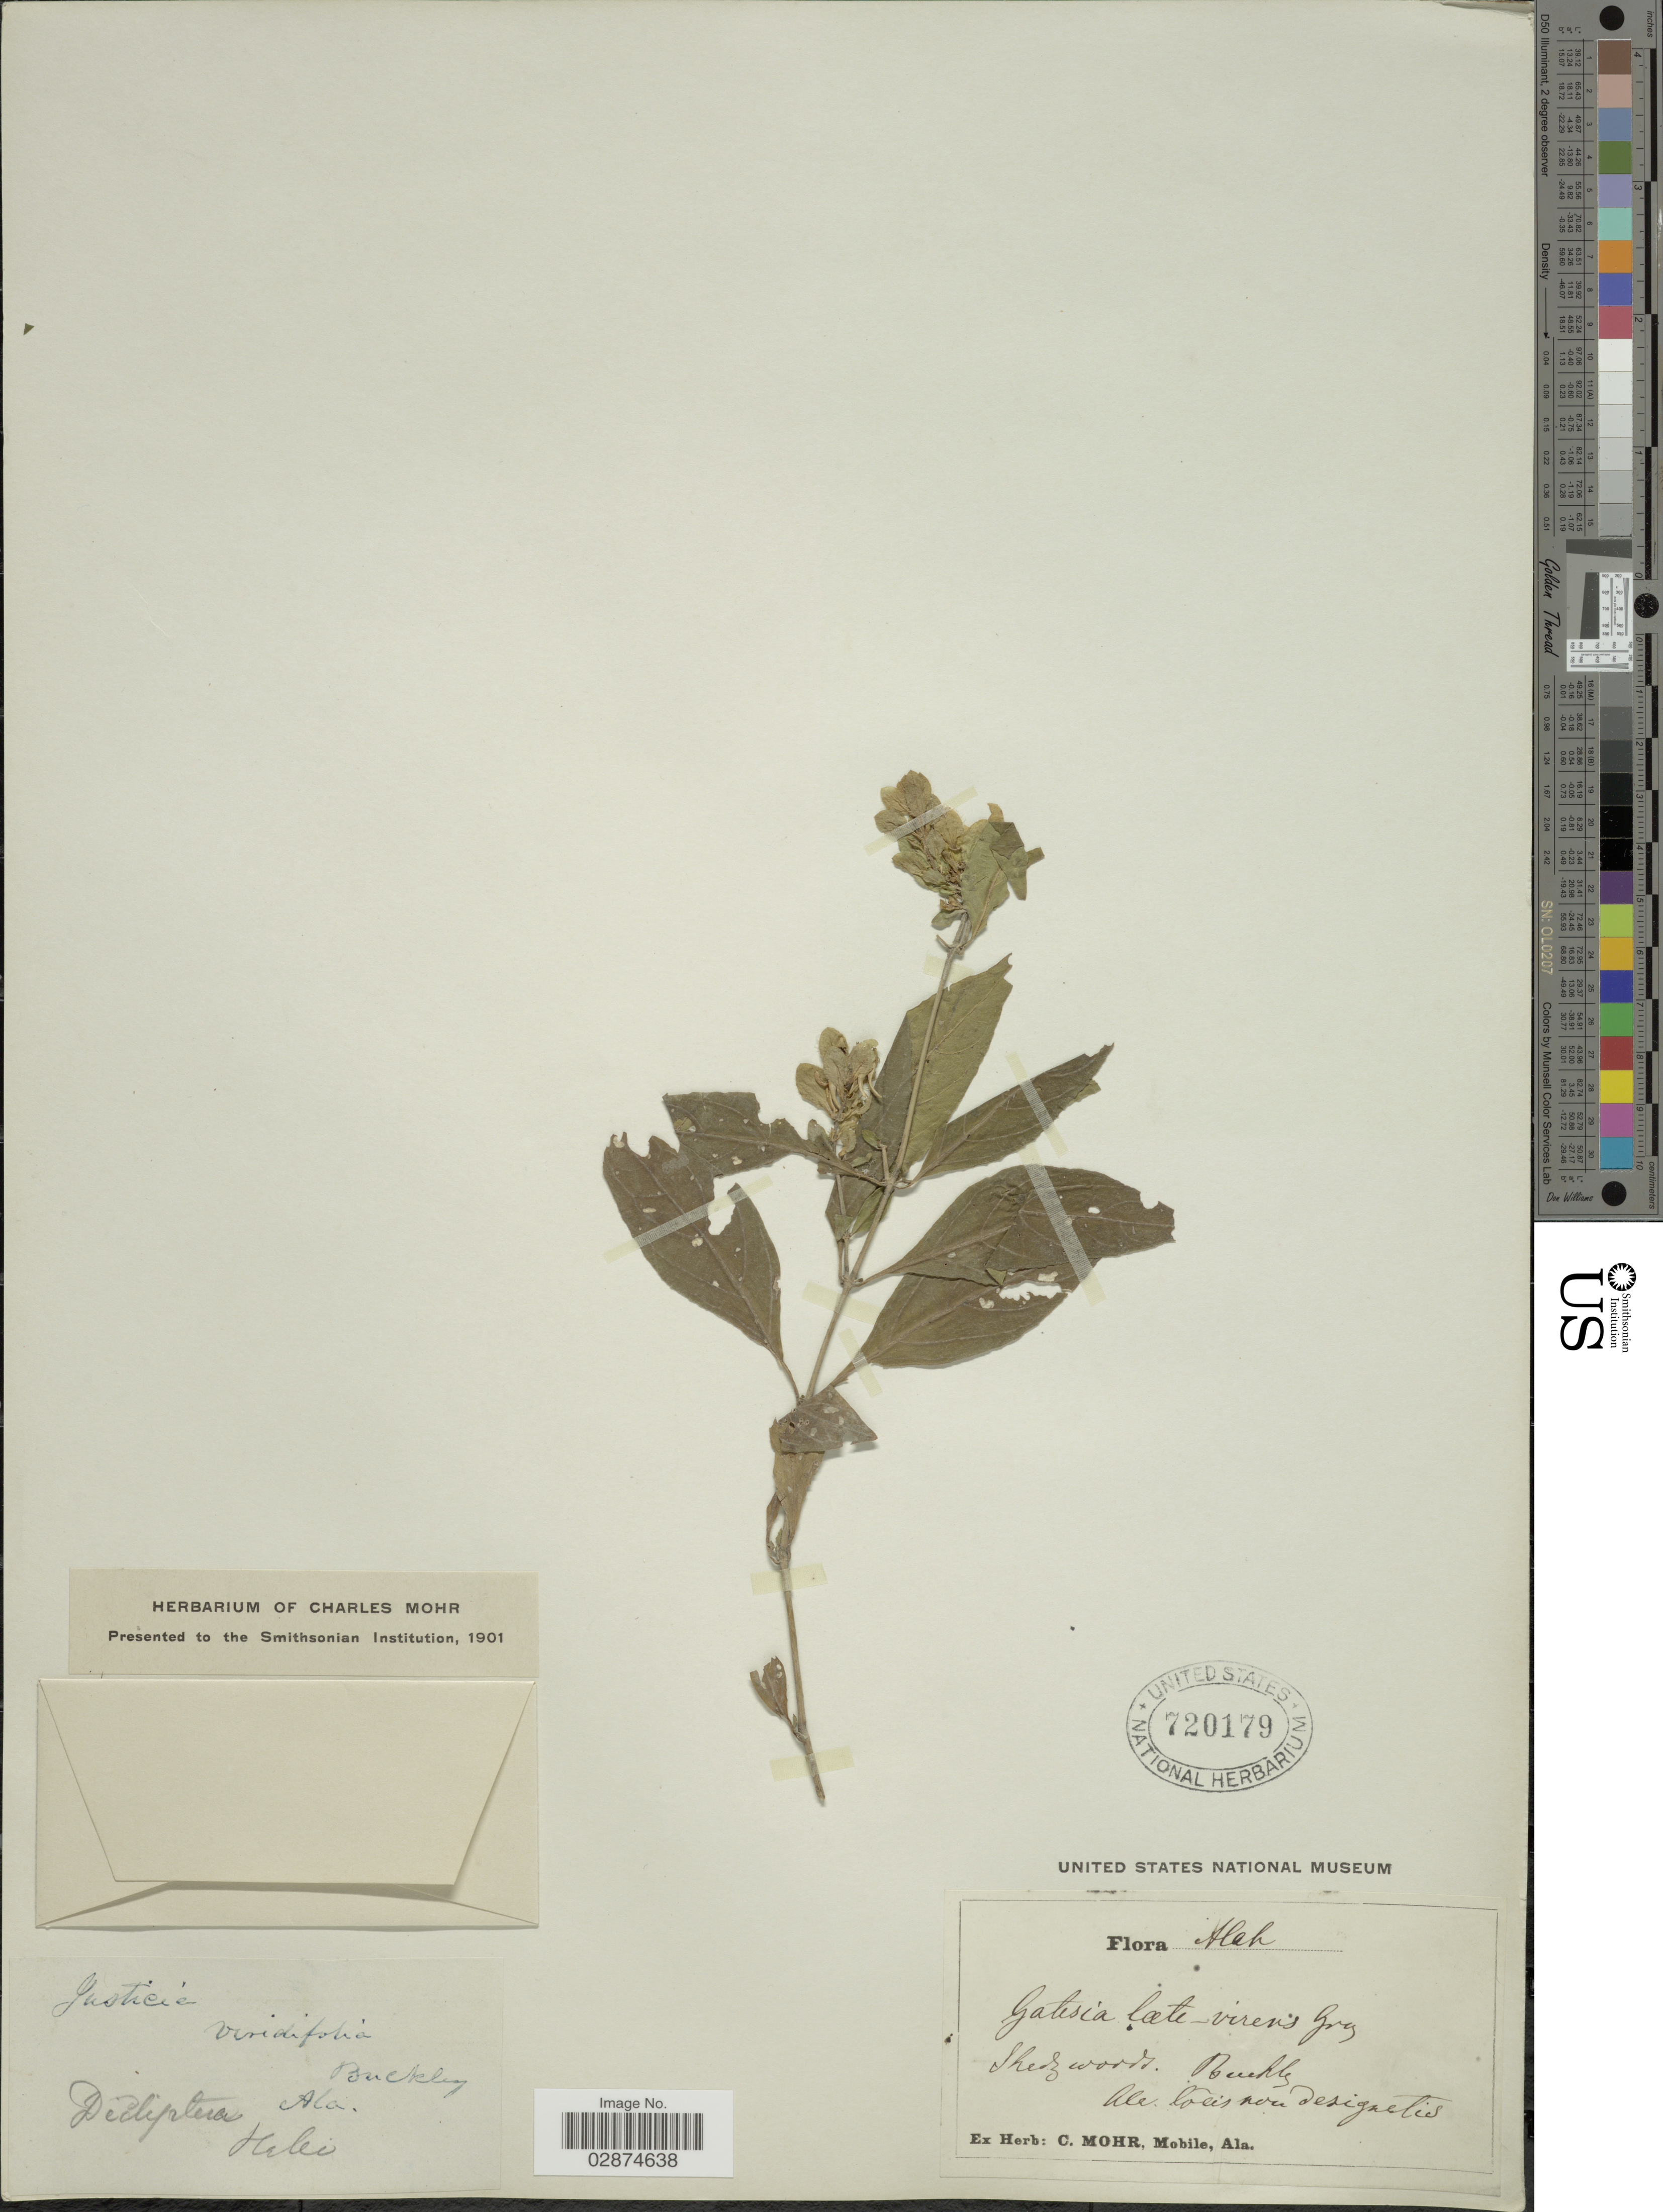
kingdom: Plantae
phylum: Tracheophyta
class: Magnoliopsida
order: Lamiales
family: Acanthaceae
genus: Yeatesia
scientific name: Yeatesia viridiflora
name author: (Nees) Small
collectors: ex herb. C. Mohr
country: United States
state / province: Alabama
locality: Buckley.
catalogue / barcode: US 720179